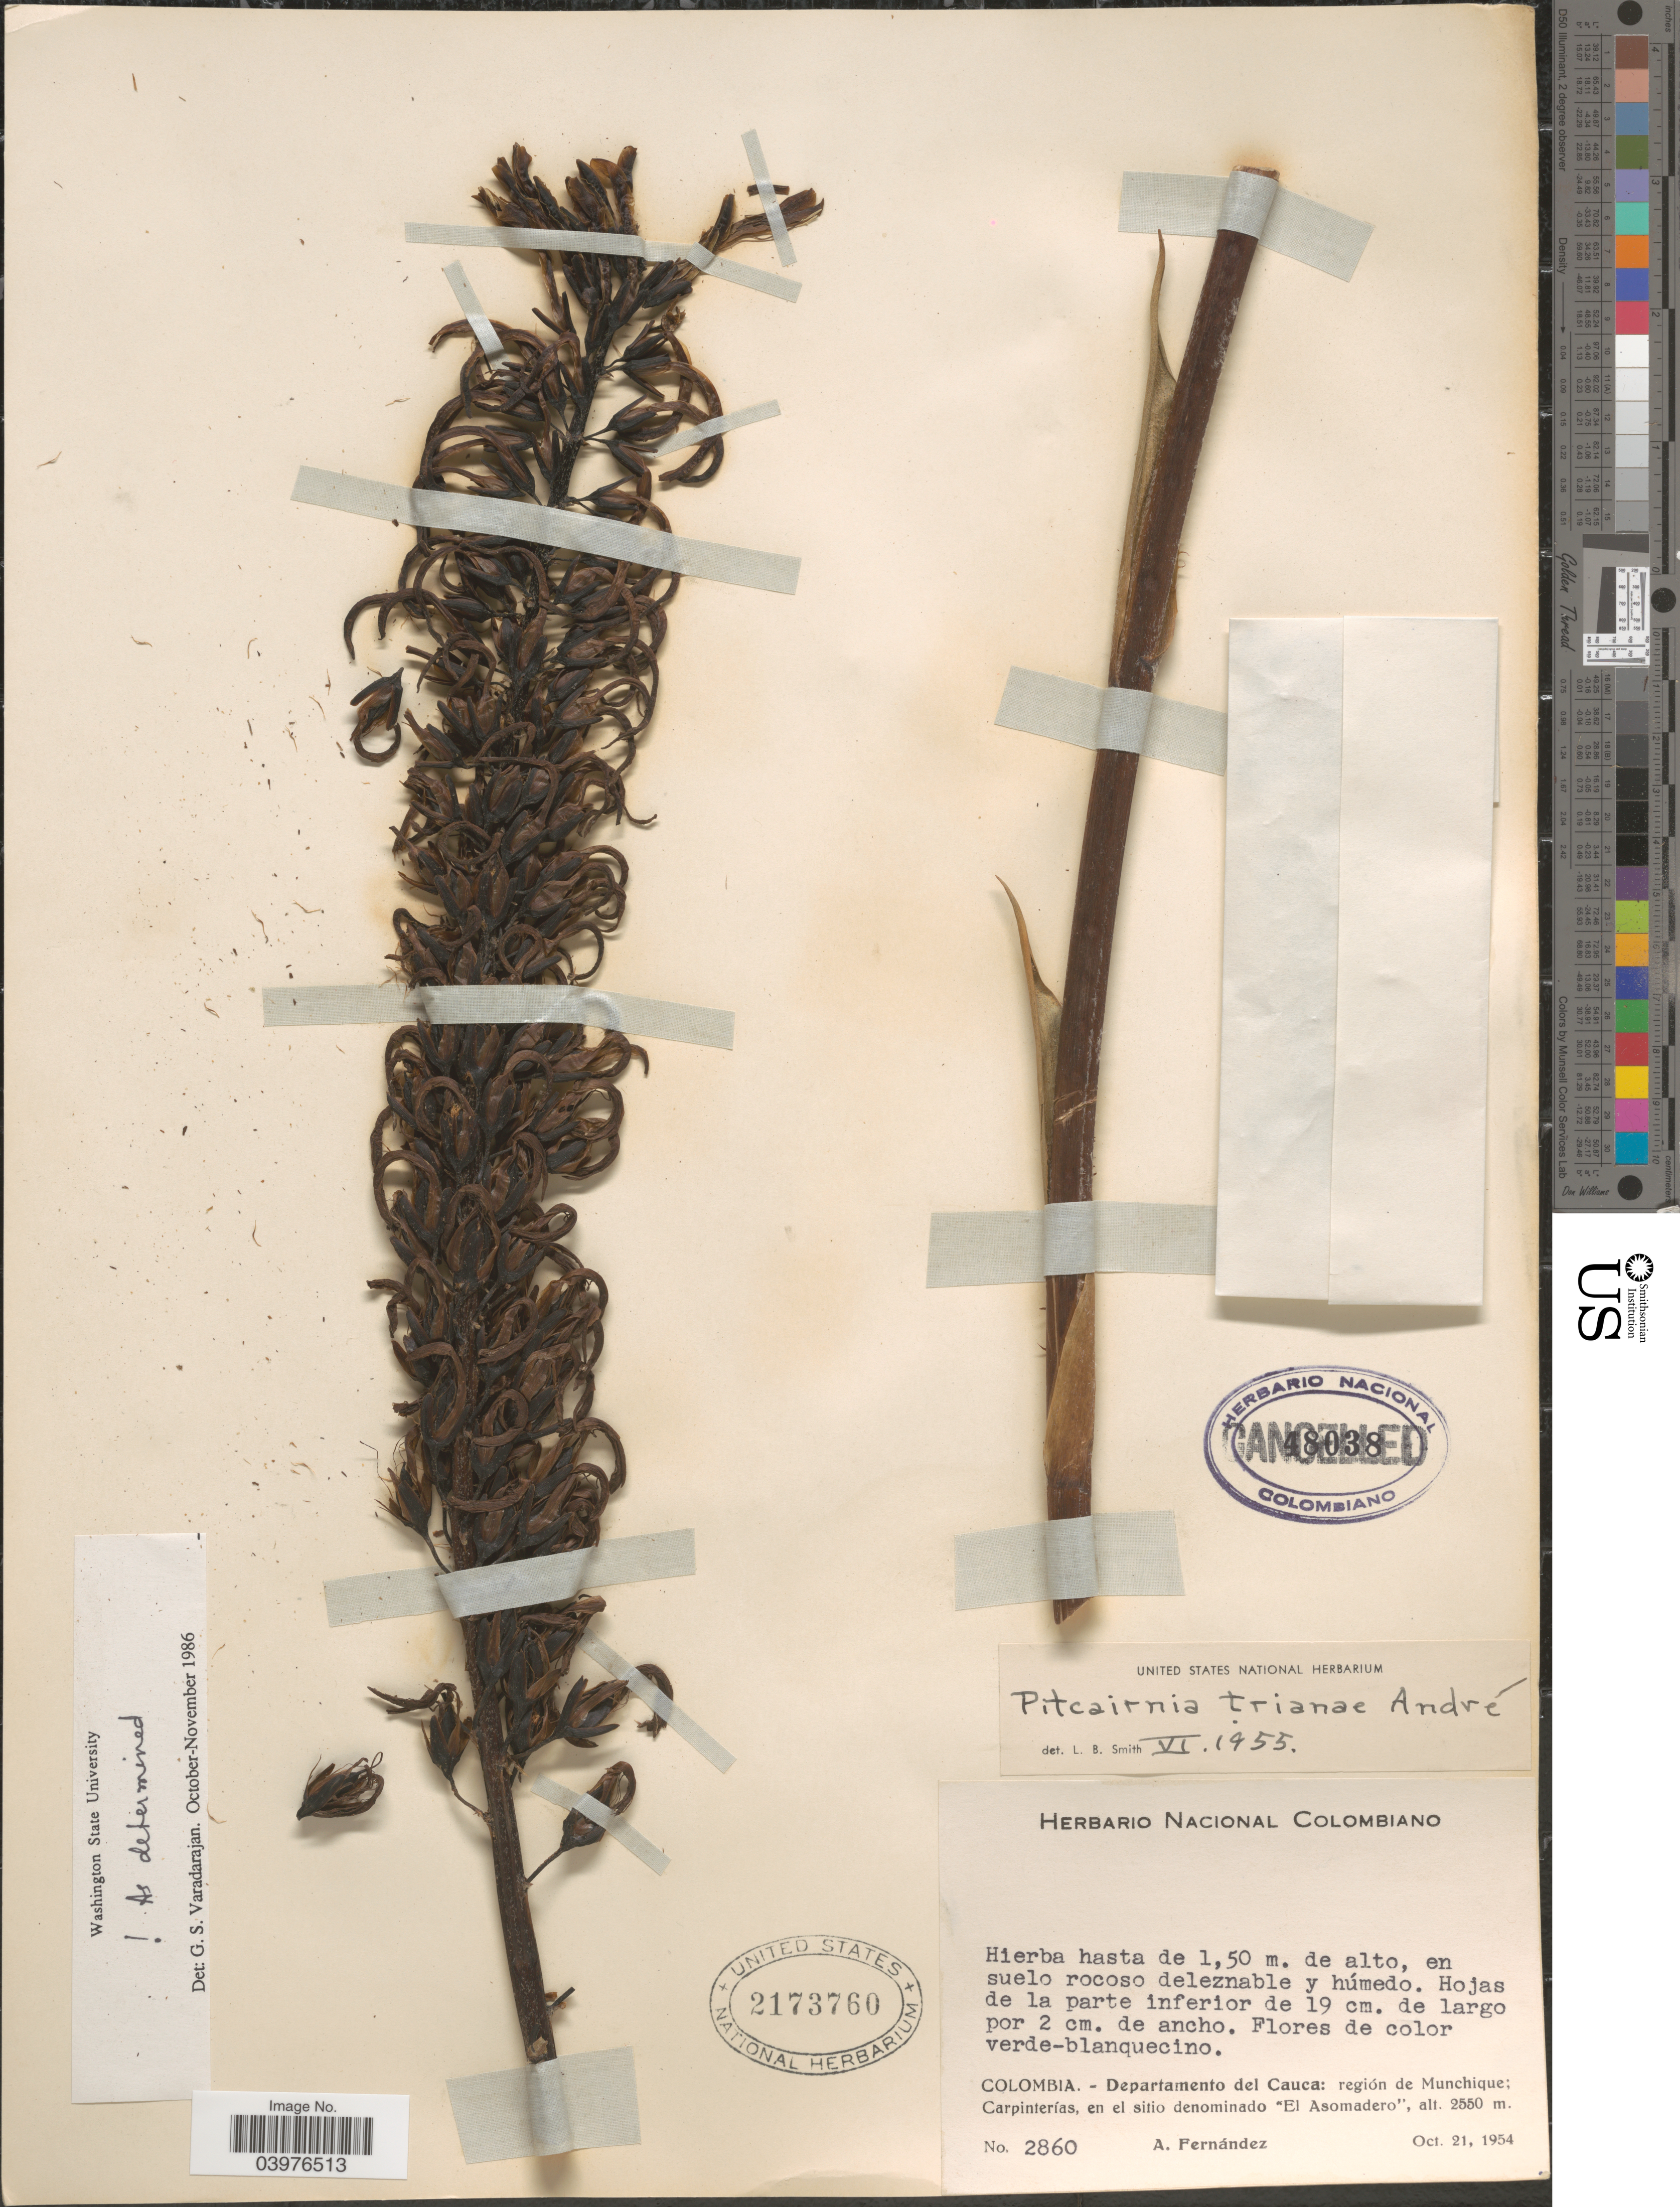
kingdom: Plantae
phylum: Tracheophyta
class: Liliopsida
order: Poales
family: Bromeliaceae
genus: Pitcairnia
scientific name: Pitcairnia trianae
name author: André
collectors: A. Fernández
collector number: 2860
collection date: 1954-10-21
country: Colombia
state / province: Cauca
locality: Departamento del Cauca: región de Munchique; Carpinterías, en el sitio denominado "El Asomadero".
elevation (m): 2550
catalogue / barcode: US 2173760